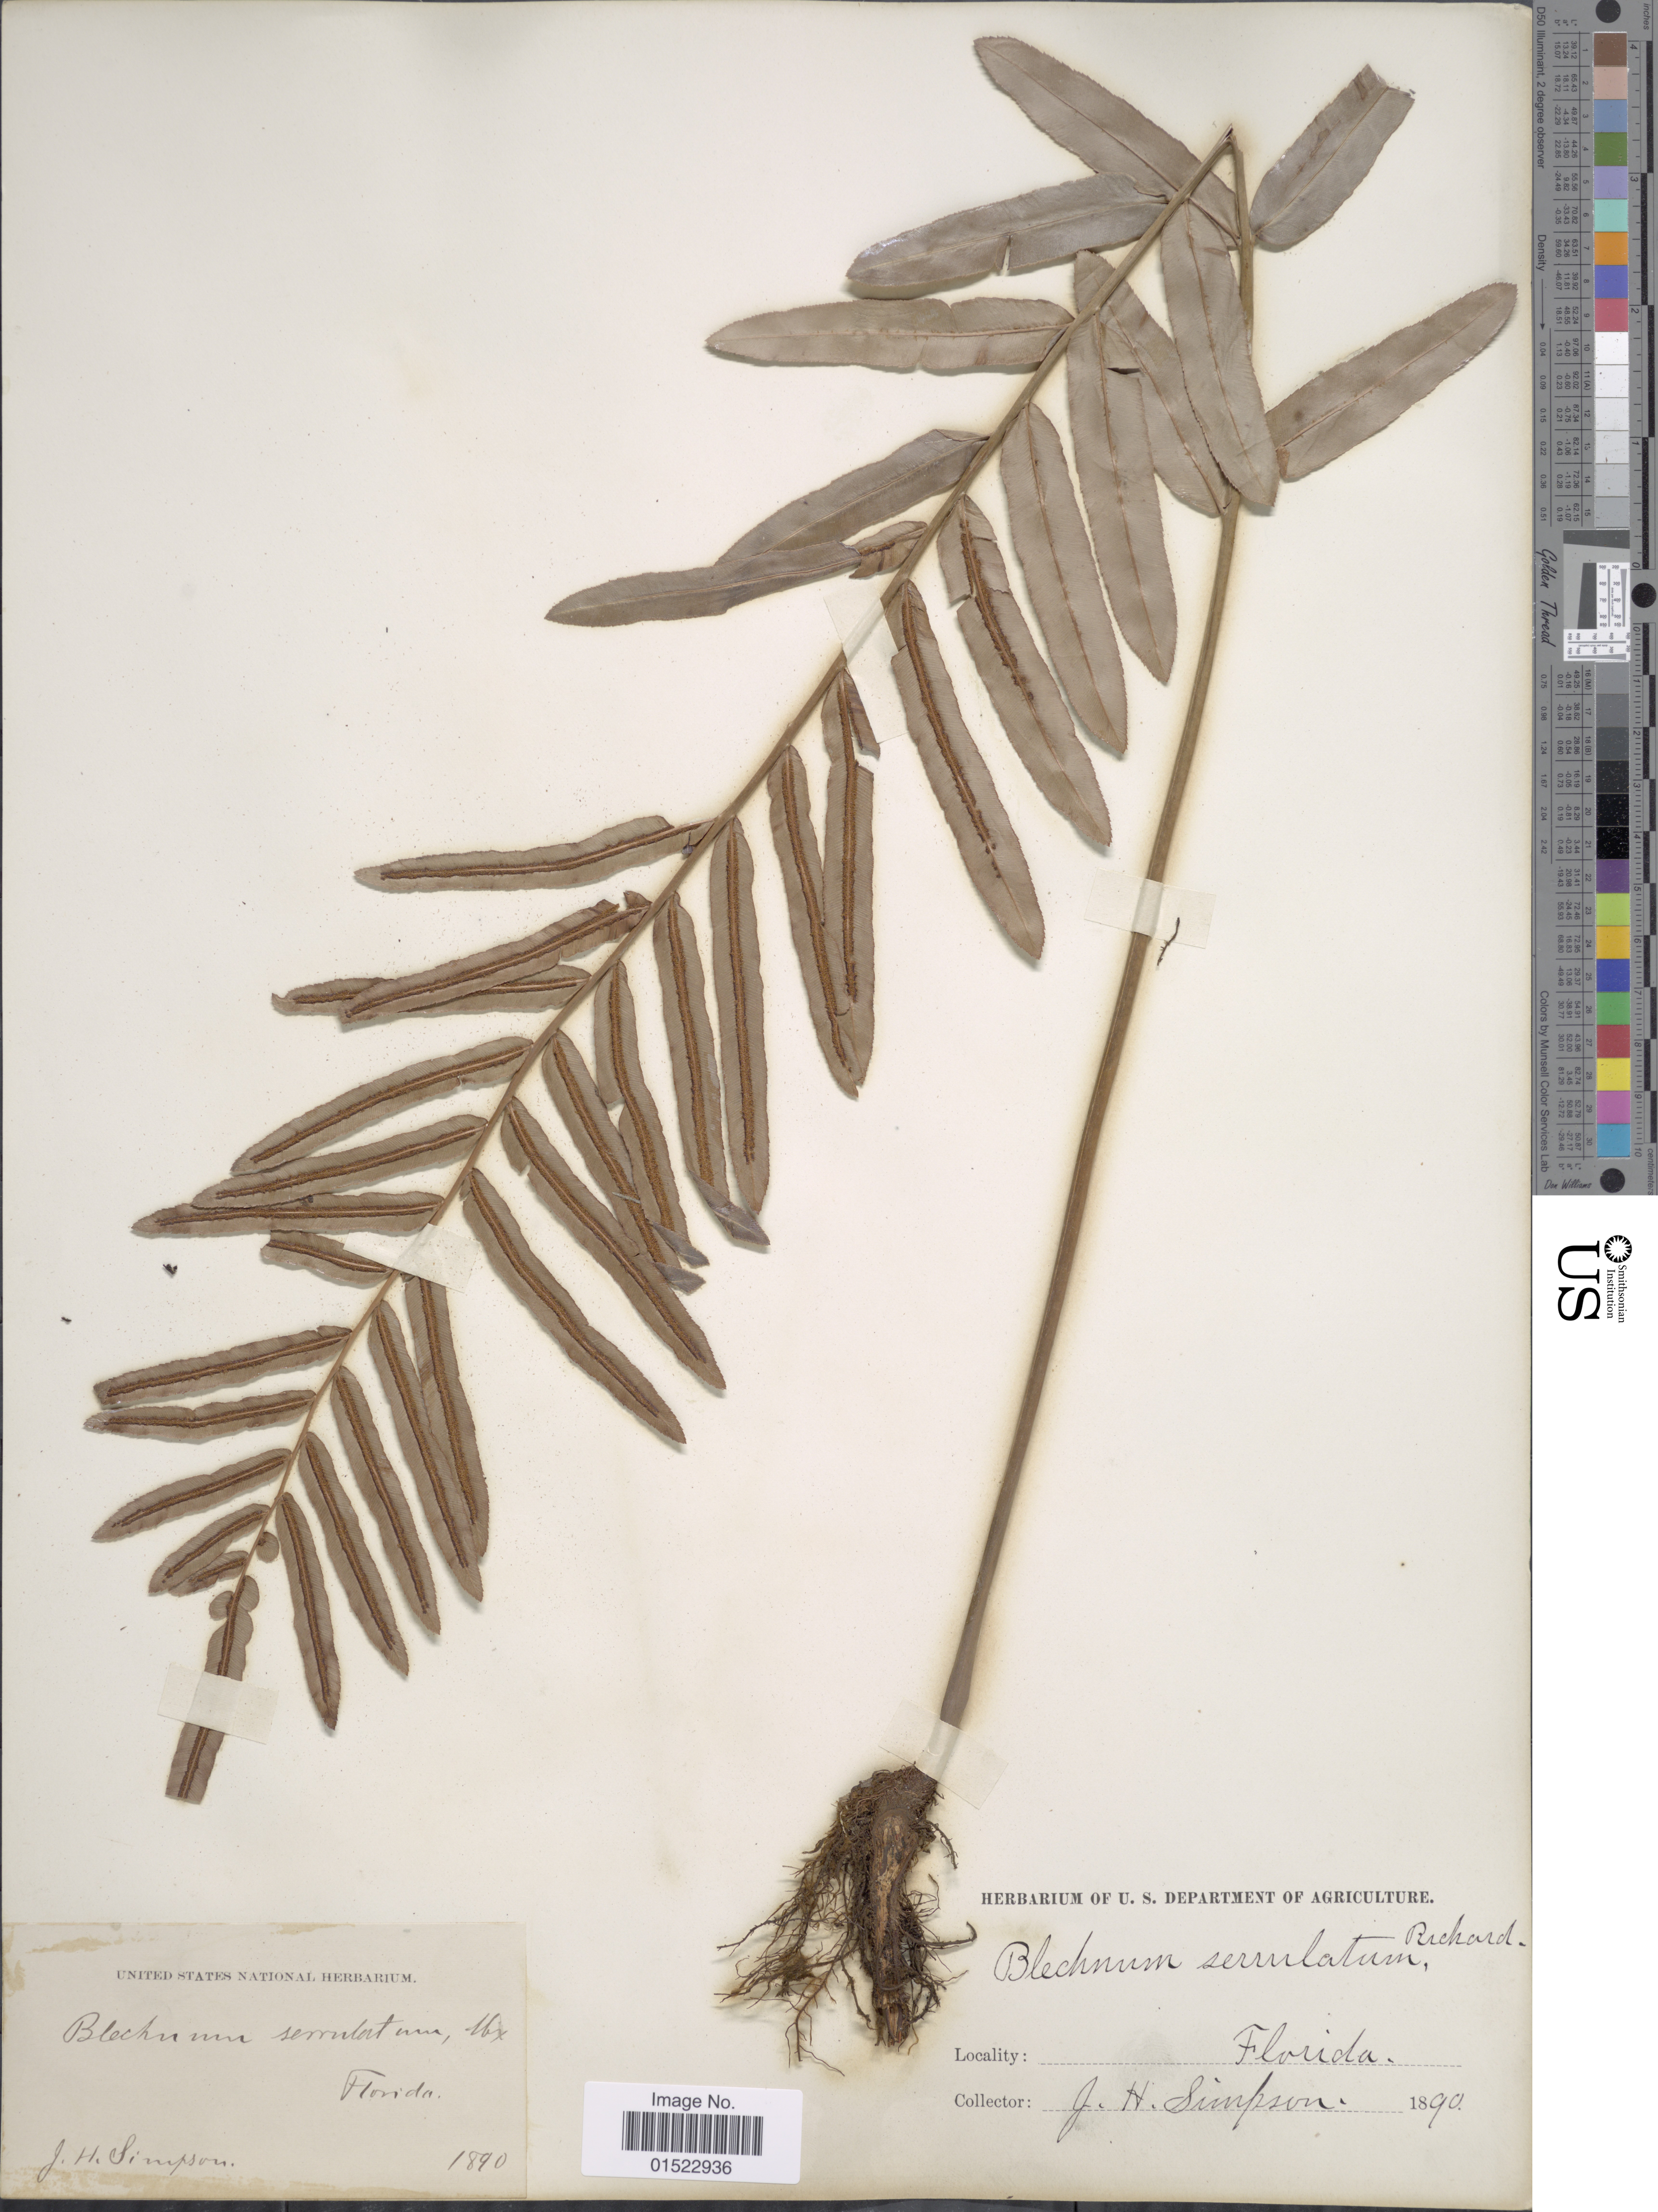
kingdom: Plantae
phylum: Tracheophyta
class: Polypodiopsida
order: Polypodiales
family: Blechnaceae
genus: Telmatoblechnum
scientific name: Telmatoblechnum serrulatum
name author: (Rich.) Perrie et al.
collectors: J. H. Simpson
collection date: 1890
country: United States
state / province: Florida